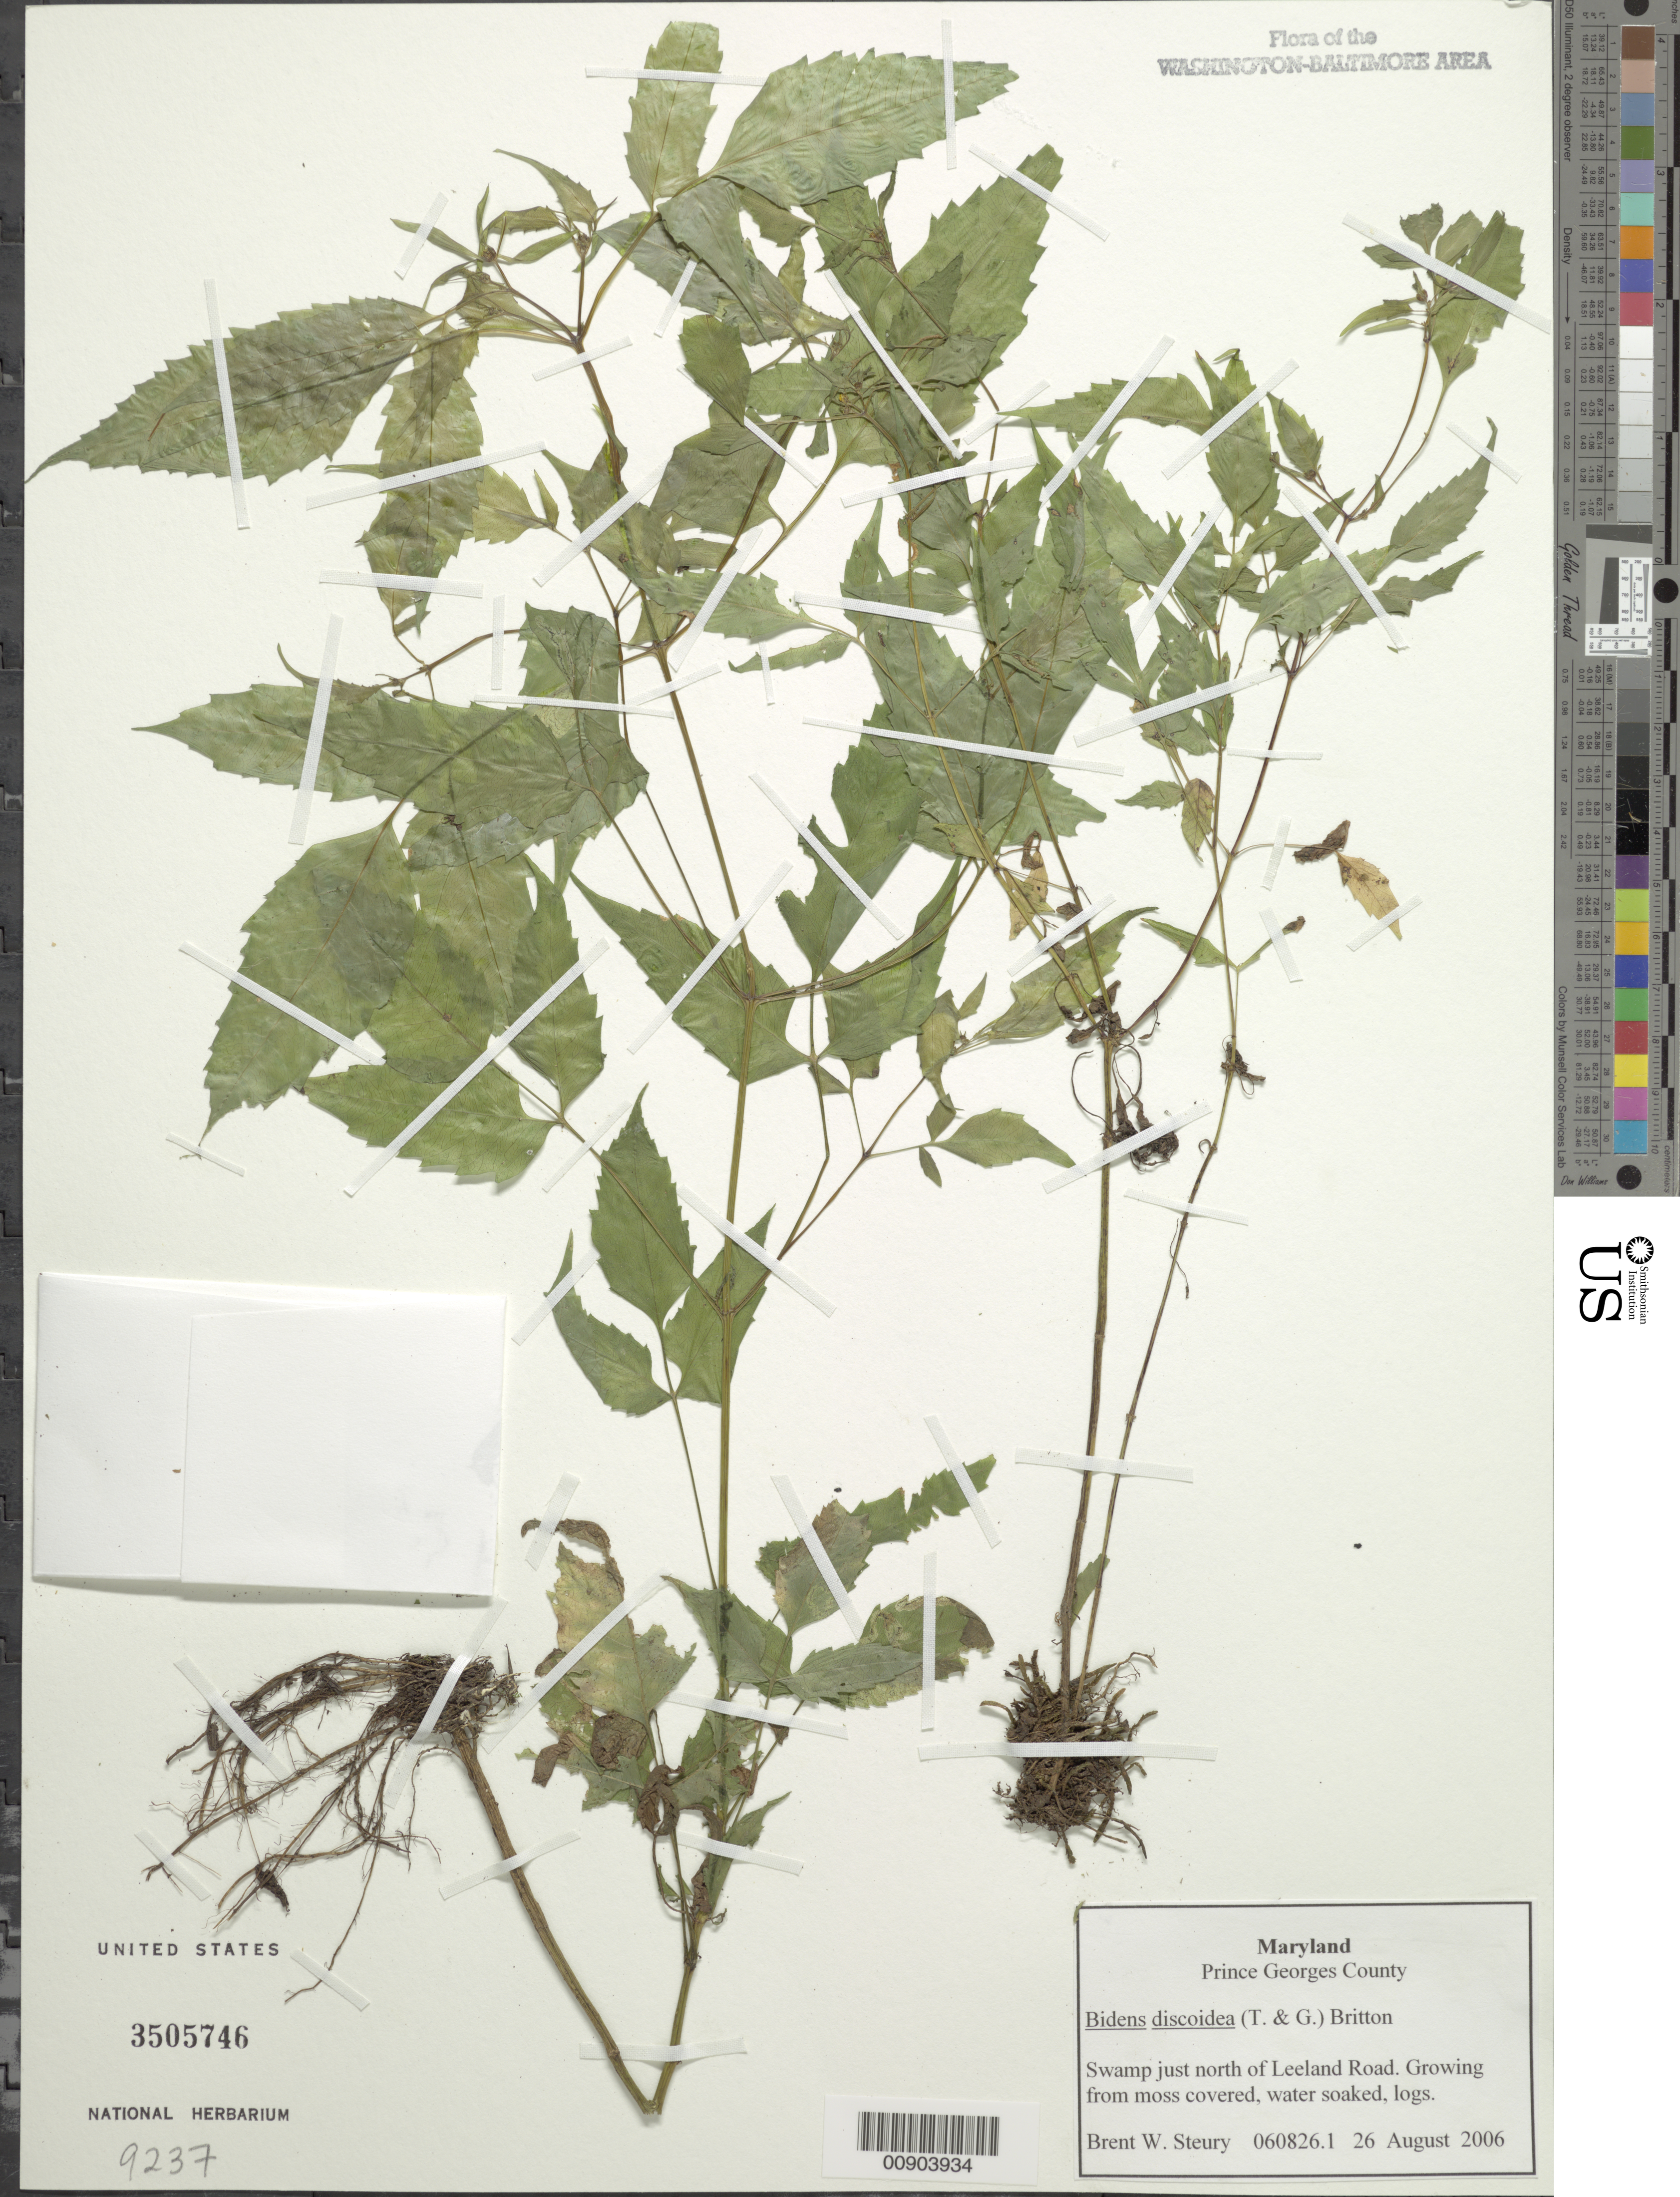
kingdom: Plantae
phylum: Tracheophyta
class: Magnoliopsida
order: Asterales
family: Asteraceae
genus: Bidens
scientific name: Bidens discoidea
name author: (Torr. & A. Gray) Britton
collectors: B. Steury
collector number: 060826.1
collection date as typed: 26 August 2006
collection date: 2006-08-26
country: United States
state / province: Maryland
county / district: Prince George's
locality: Just north of Leeland Road.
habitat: Swamp.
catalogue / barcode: US 3505746